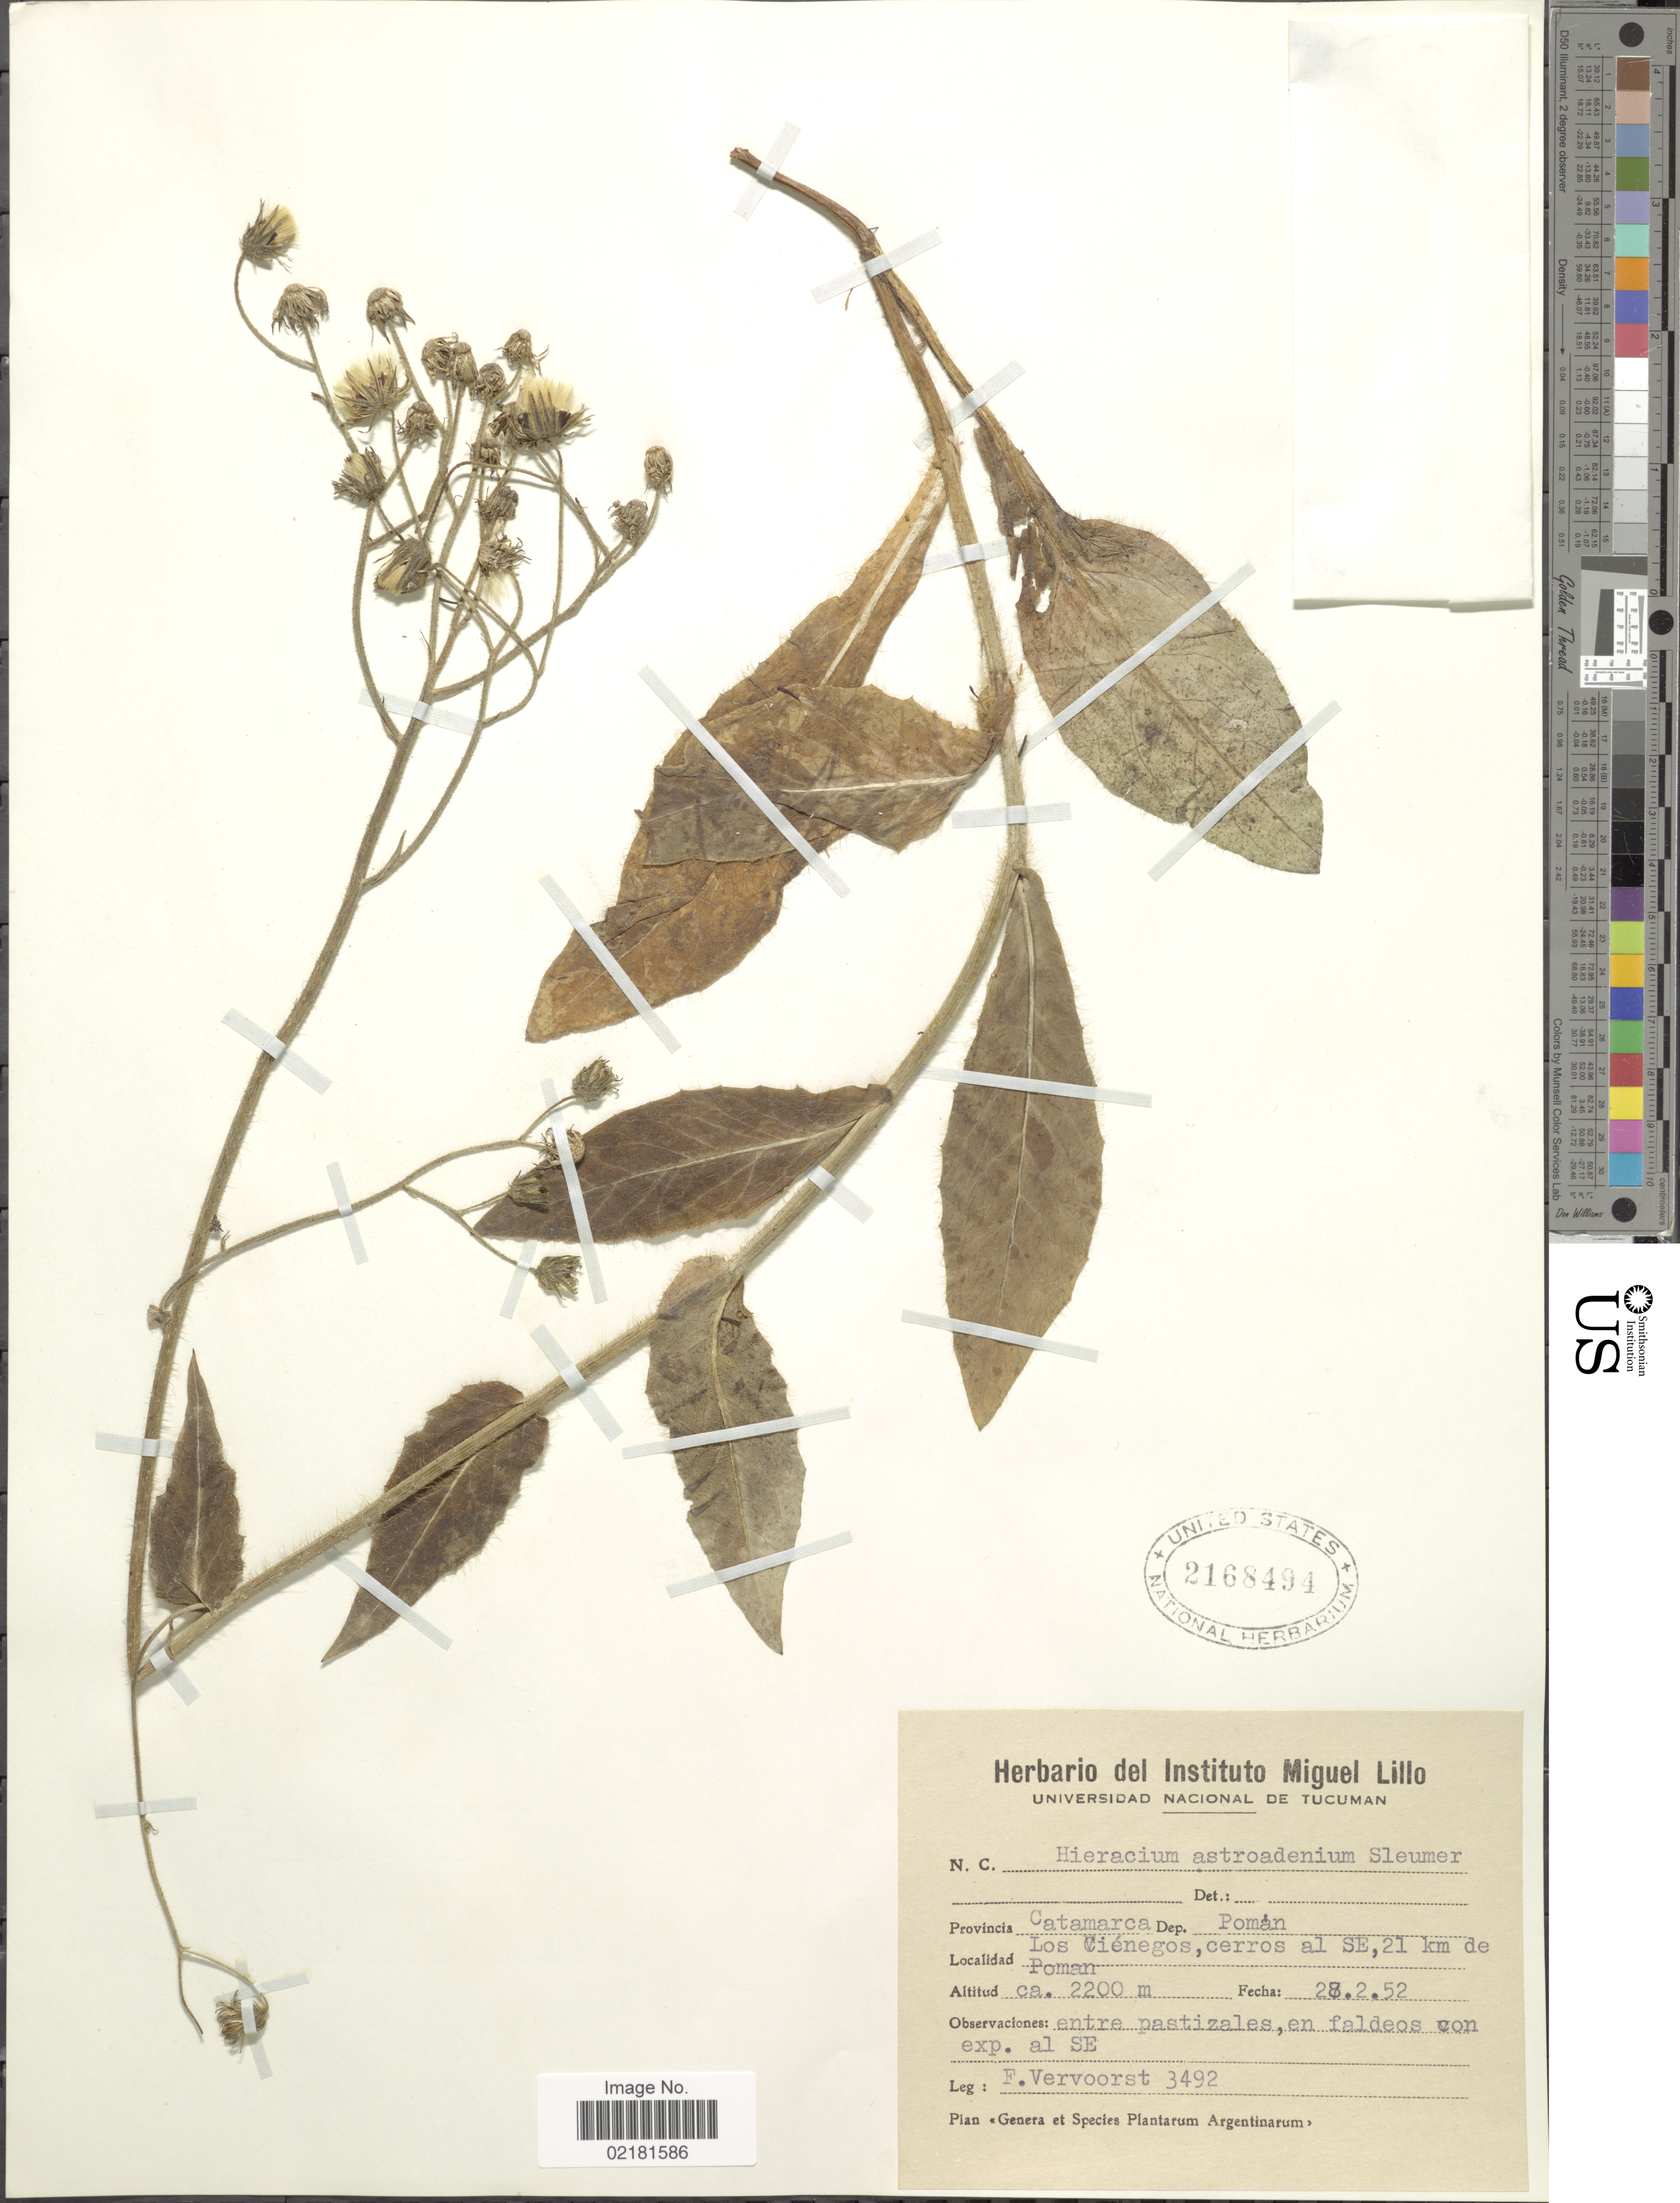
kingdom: Plantae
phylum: Tracheophyta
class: Magnoliopsida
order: Asterales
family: Asteraceae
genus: Hieracium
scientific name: Hieracium astroadenium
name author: Sleumer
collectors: F. Vervoorst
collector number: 3492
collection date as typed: Transcribed d/m/y: 28/2/52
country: Argentina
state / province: Catamarca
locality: Dep. Poman, Los Cienegos, cerros al SE, 21 km de Poman, entre pastizales, en faldeos con exp. al SE.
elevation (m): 2200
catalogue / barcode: US 2168494